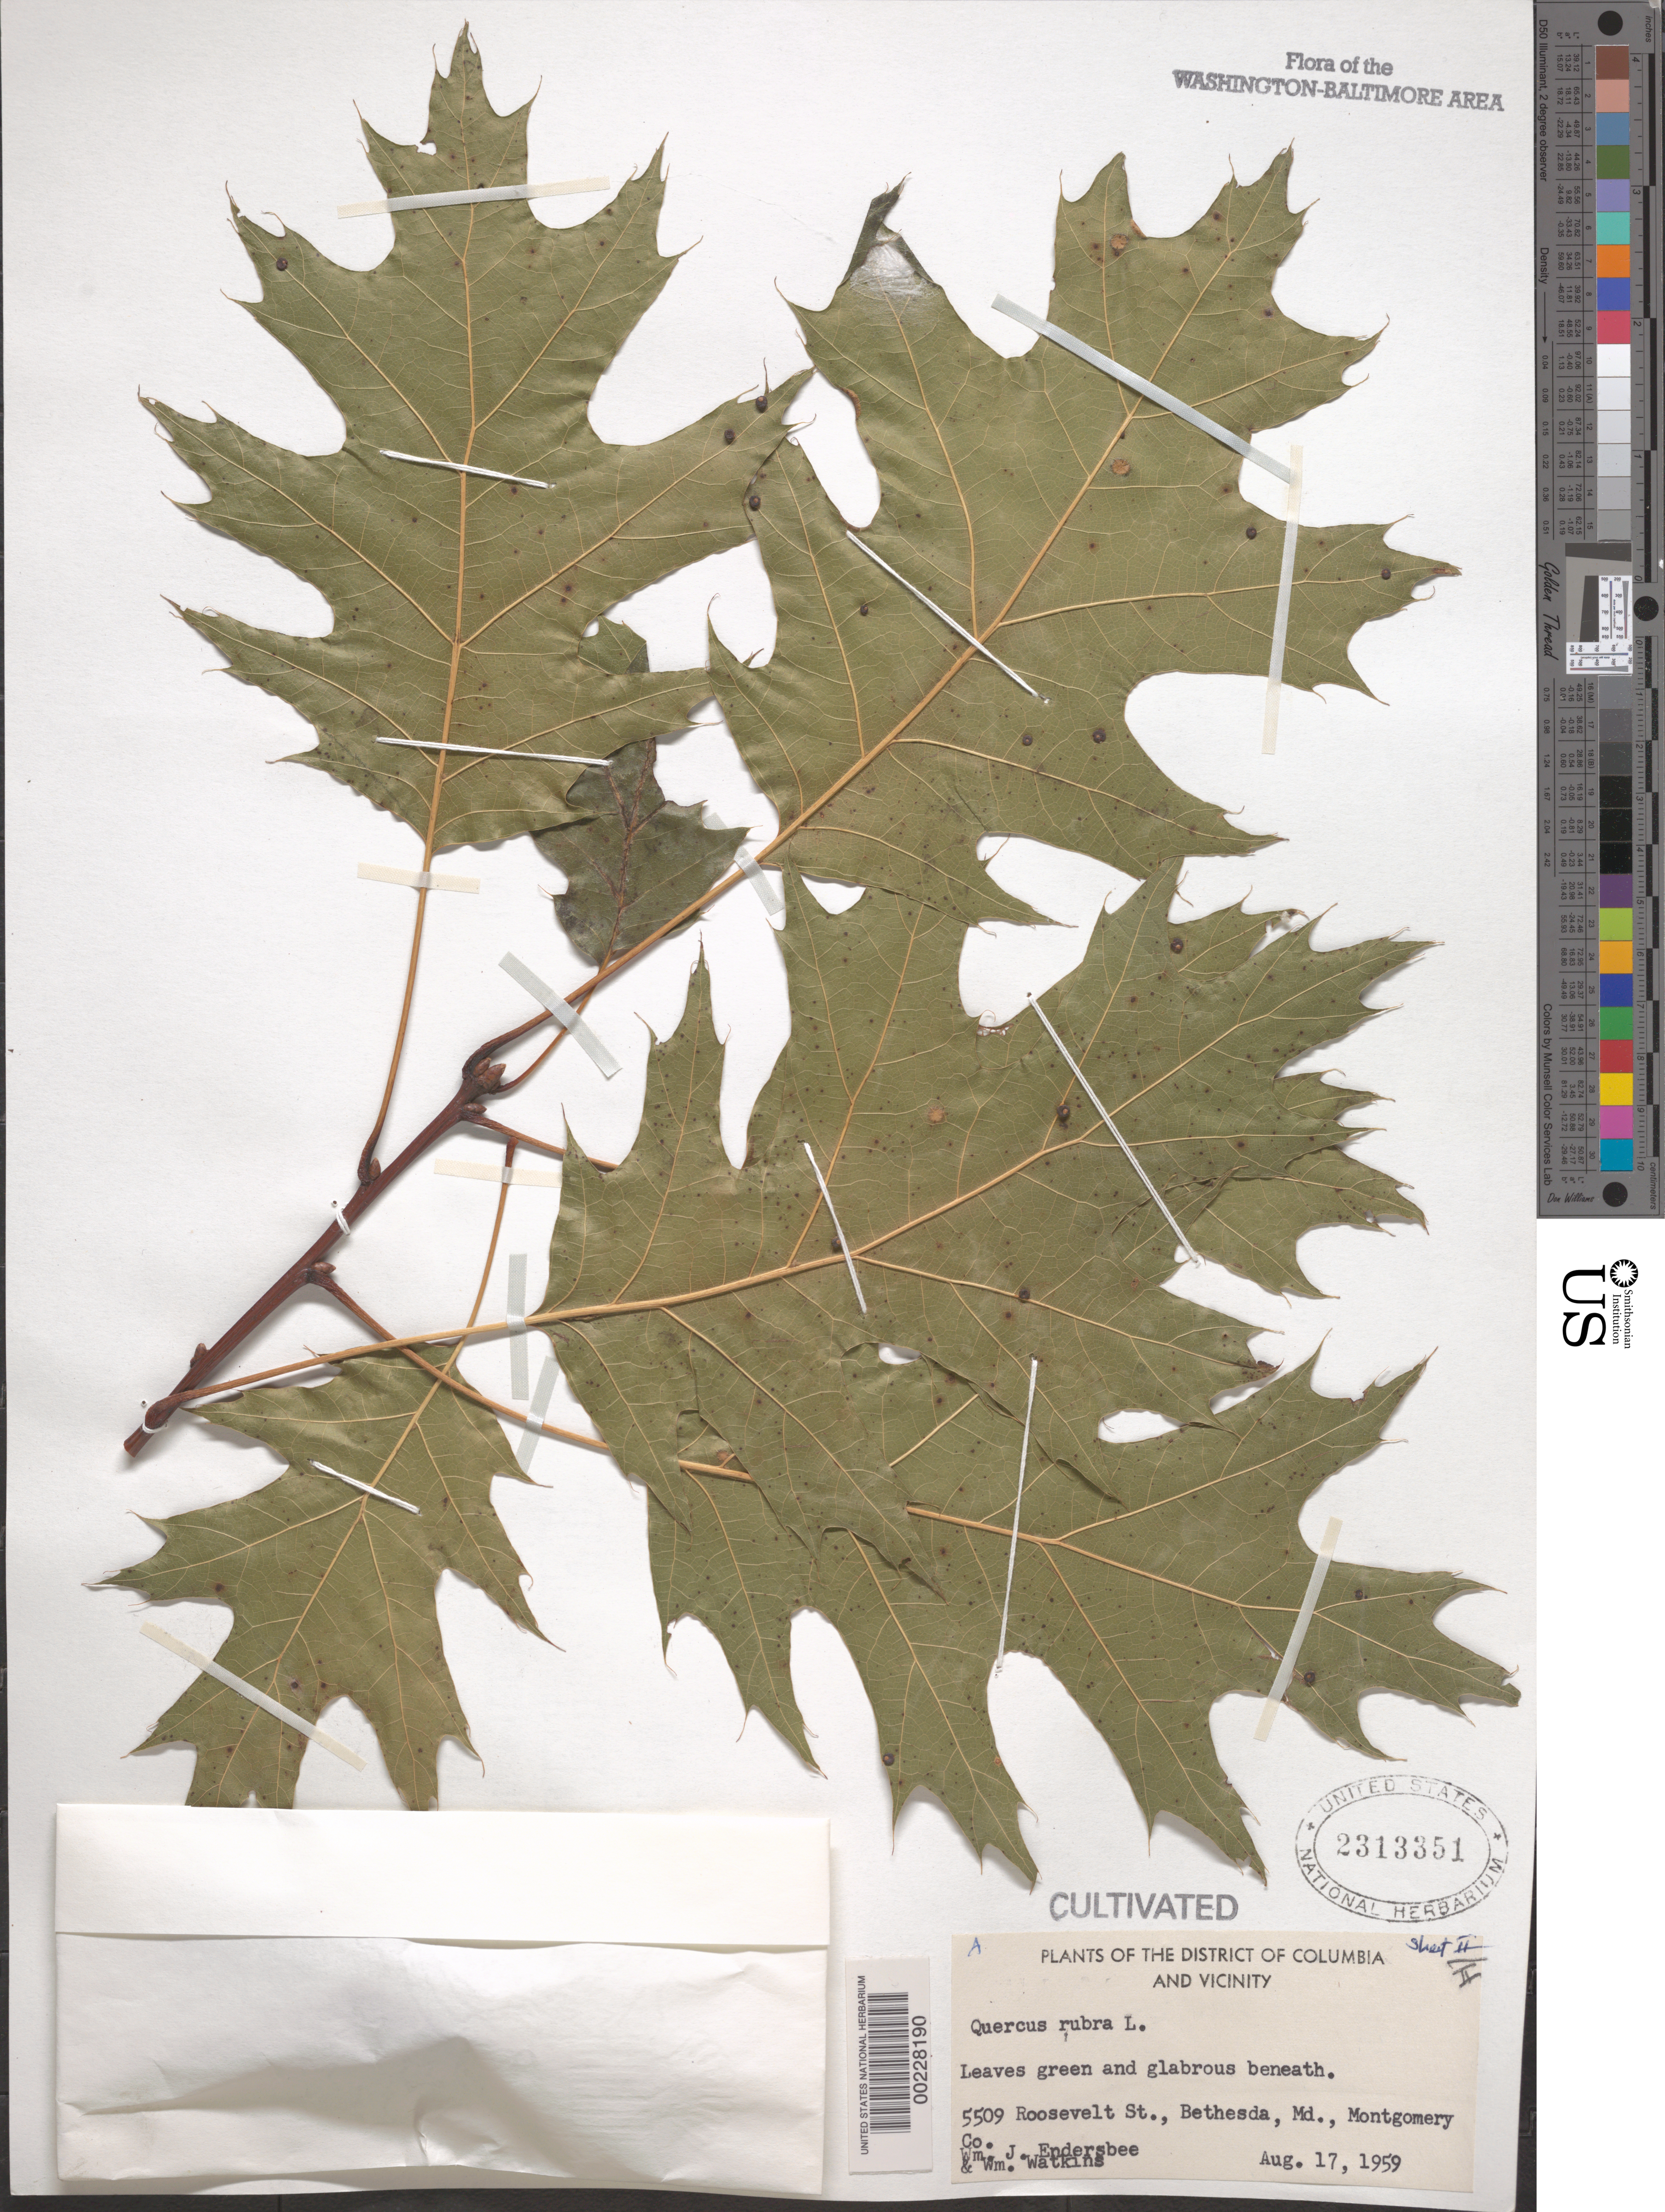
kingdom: Plantae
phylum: Tracheophyta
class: Magnoliopsida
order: Fagales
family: Fagaceae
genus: Quercus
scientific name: Quercus rubra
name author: L.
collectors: W. Endersbee & W. Watkins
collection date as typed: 17 Aug 1959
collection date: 1959-08-17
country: United States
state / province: Maryland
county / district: Montgomery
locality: Bethesda, 5509 Rosevelt St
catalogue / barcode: US 2313351